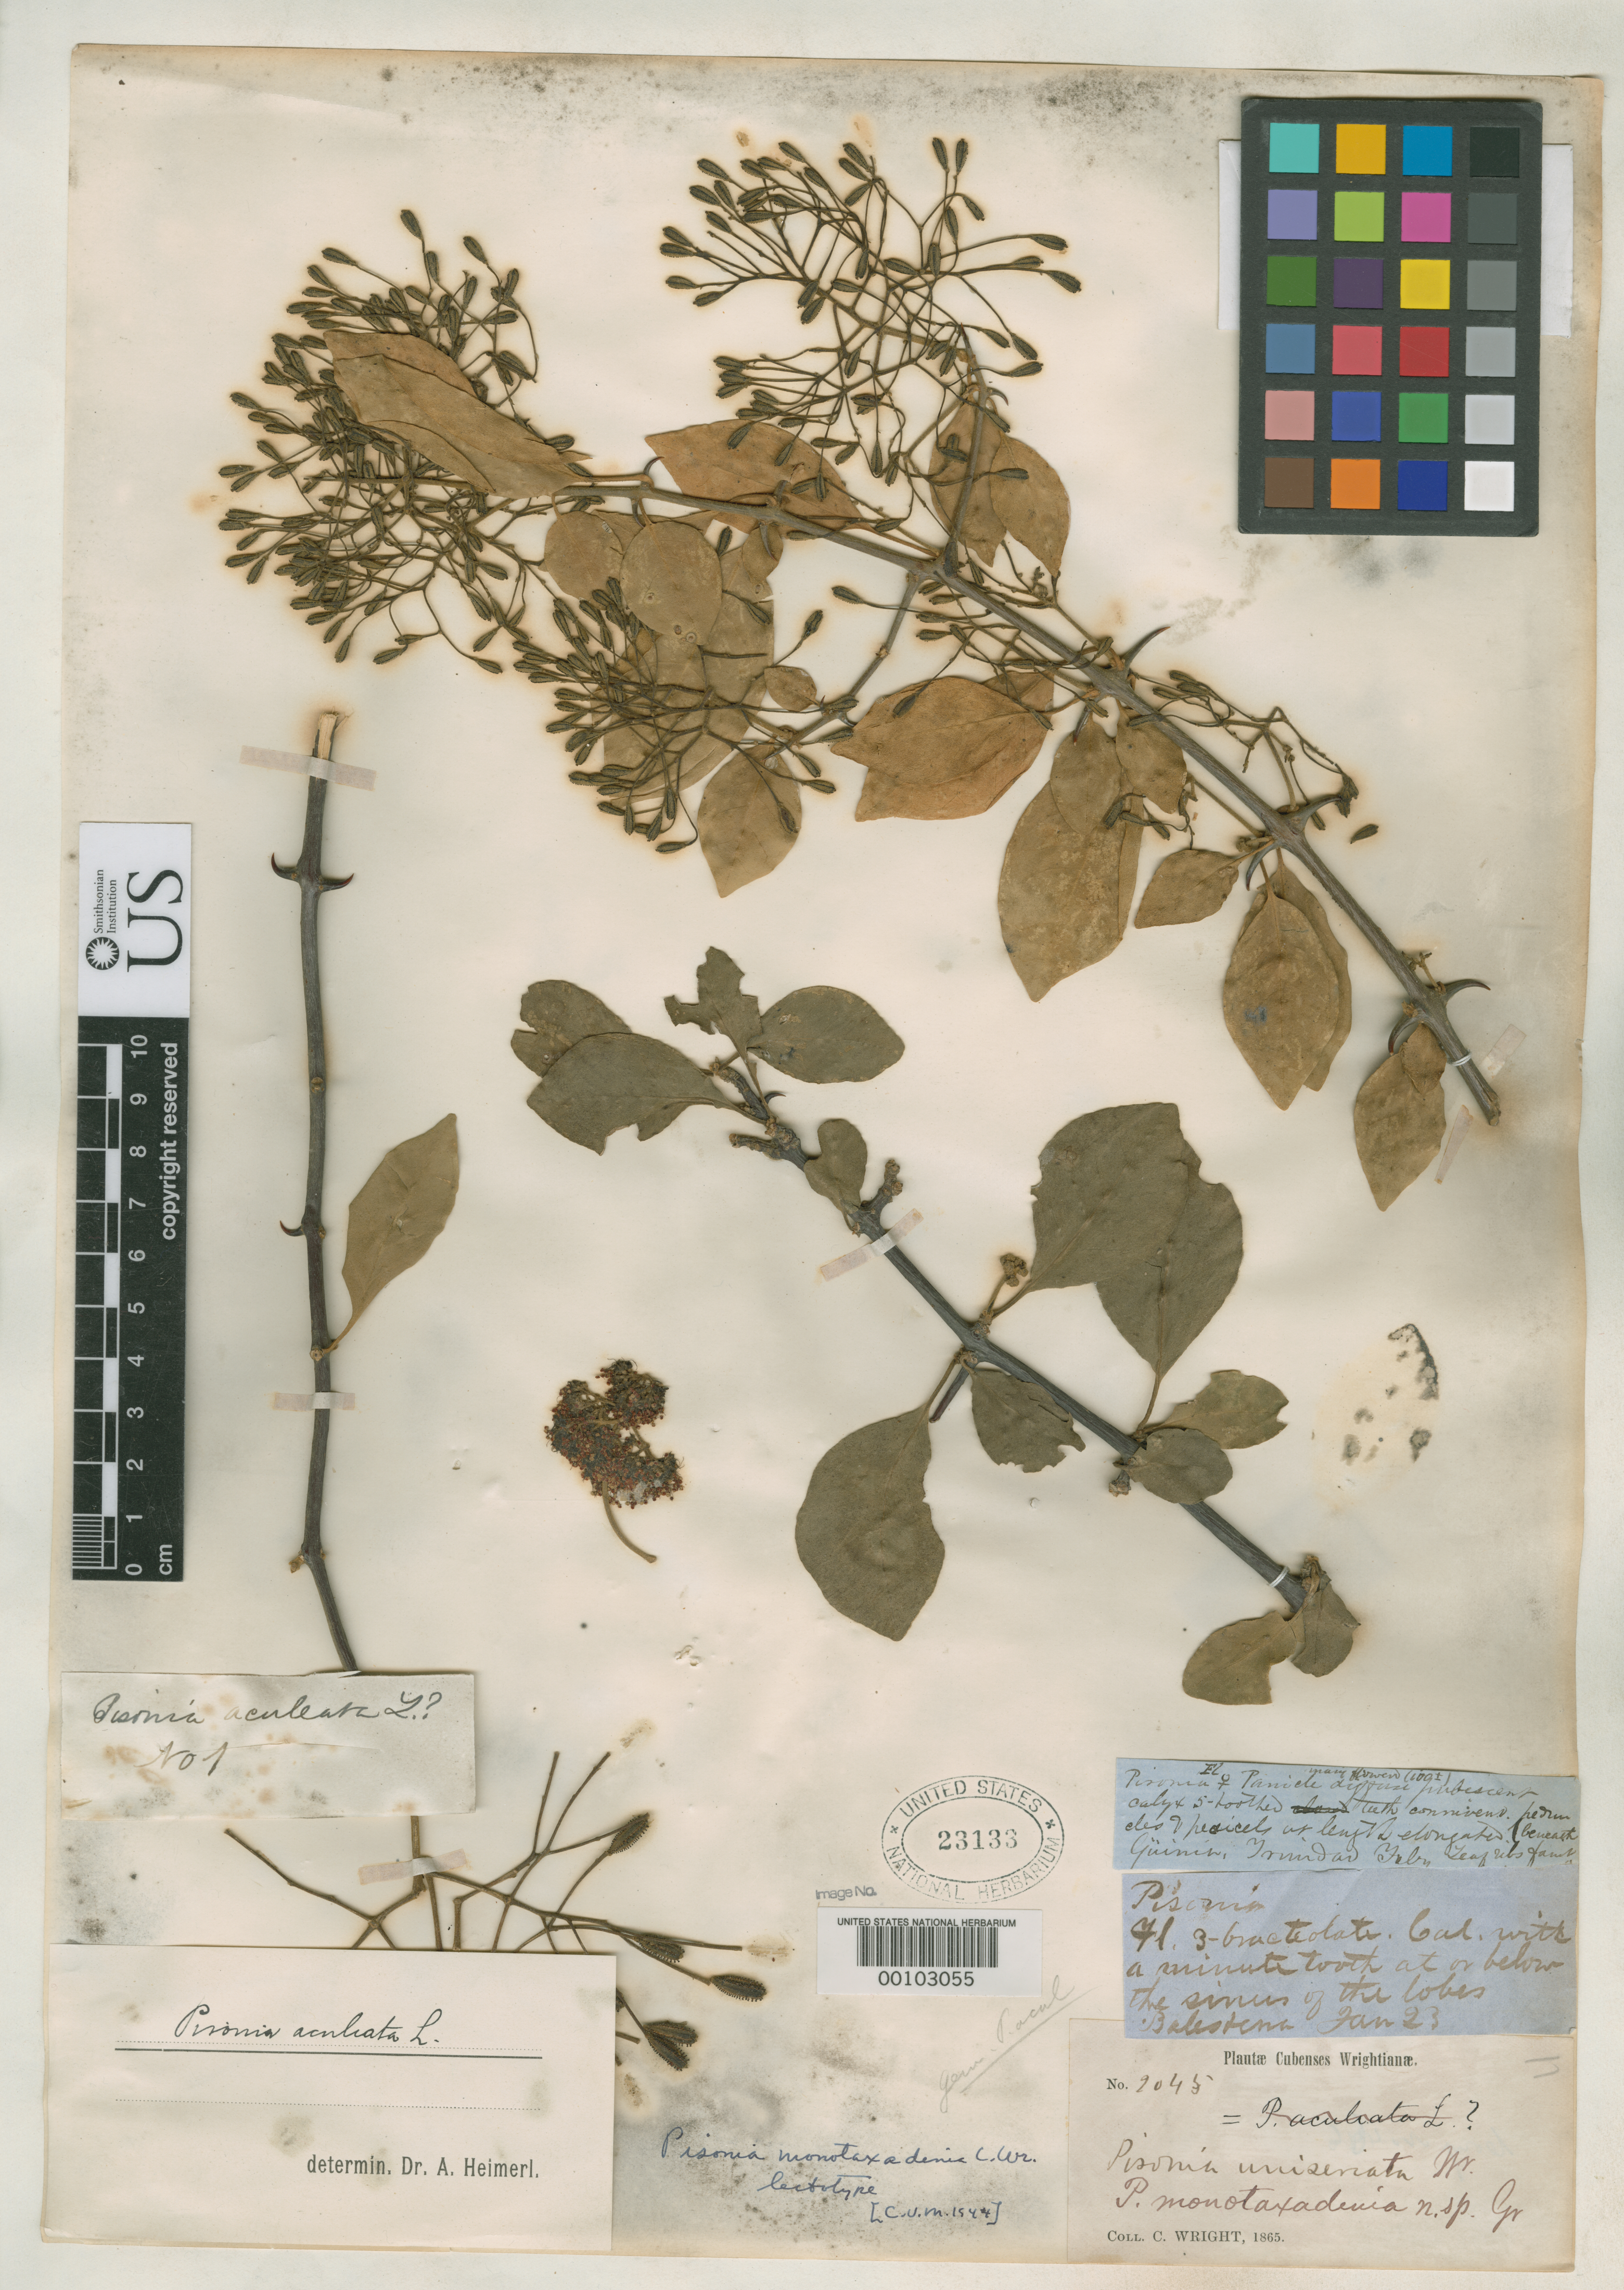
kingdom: Plantae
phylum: Tracheophyta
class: Magnoliopsida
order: Caryophyllales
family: Nyctaginaceae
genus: Pisonia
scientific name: Pisonia monotaxadenia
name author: C. Wright in Sauvalle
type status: Lectotype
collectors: C. Wright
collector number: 2045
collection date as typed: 23 Jan 1865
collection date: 1865-01-23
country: Cuba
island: Greater Antilles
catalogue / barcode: US 23133